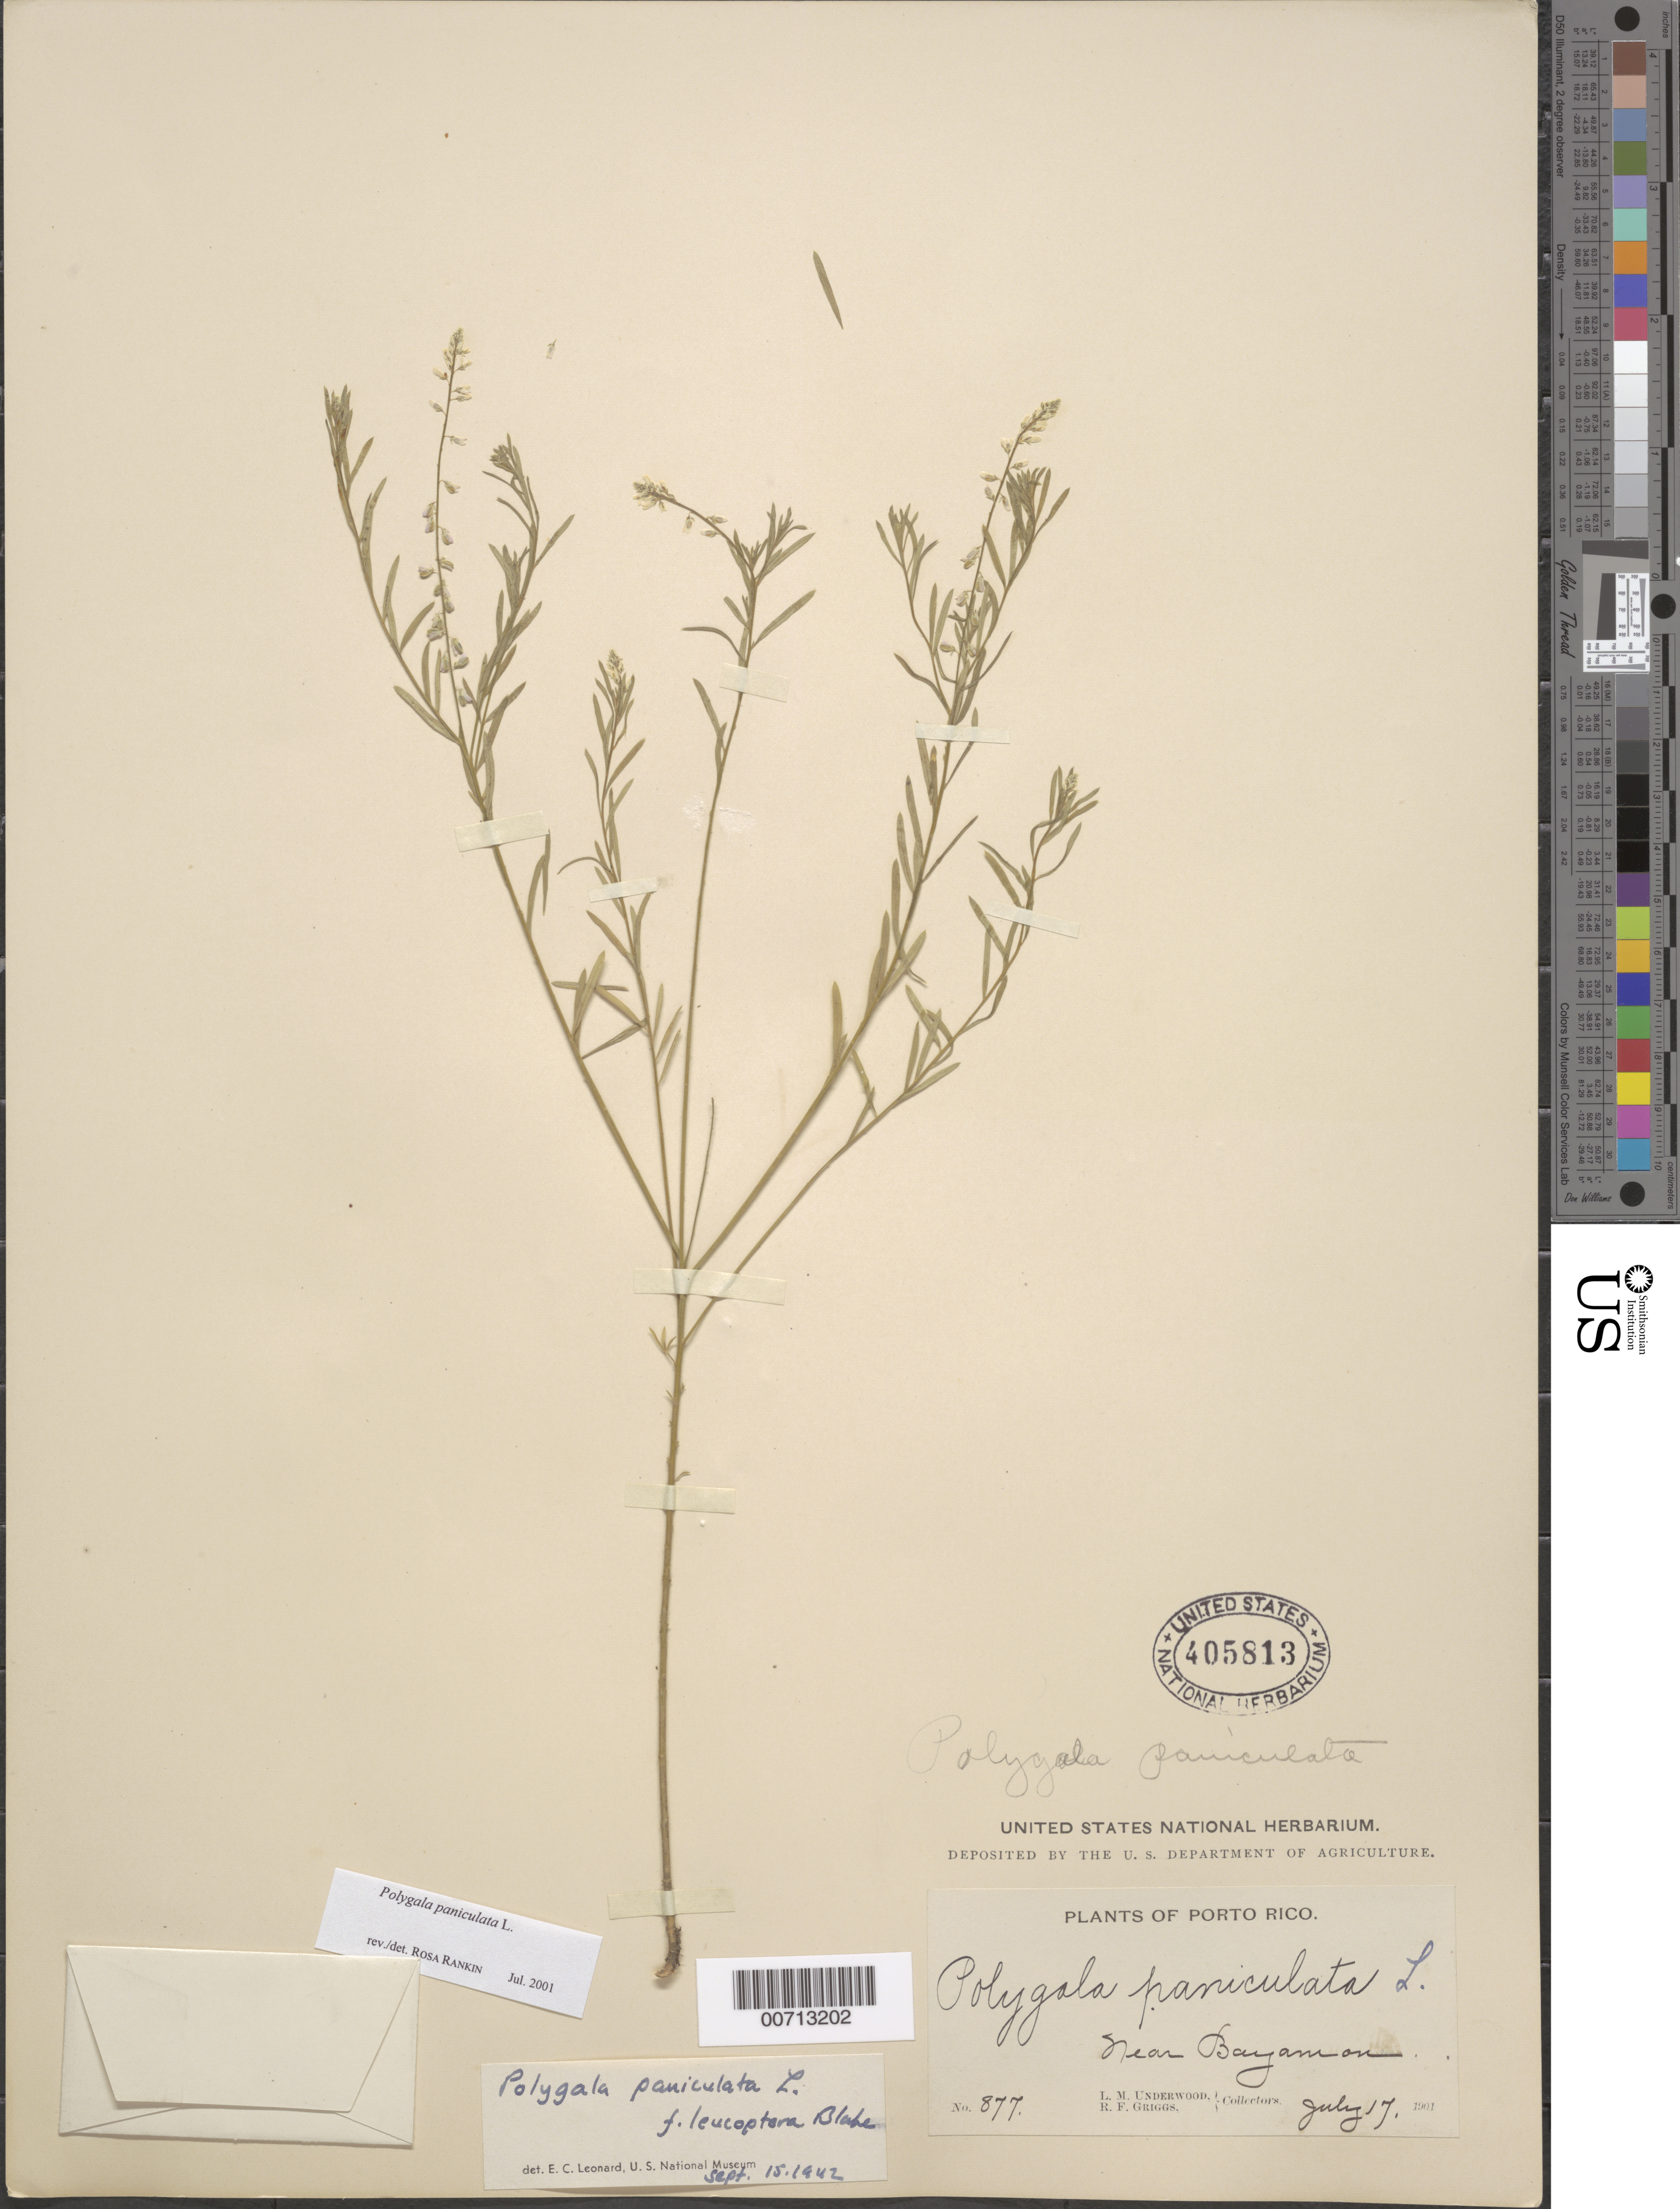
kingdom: Plantae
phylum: Tracheophyta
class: Magnoliopsida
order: Fabales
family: Polygalaceae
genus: Polygala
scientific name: Polygala paniculata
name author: L.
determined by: Rankin Rodriguez, Rosa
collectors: L. M. Underwood & R. F. Griggs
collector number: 877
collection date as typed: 17 Jul 1901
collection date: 1901-07-17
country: Puerto Rico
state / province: Bayamon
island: Greater Antilles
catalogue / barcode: US 405813